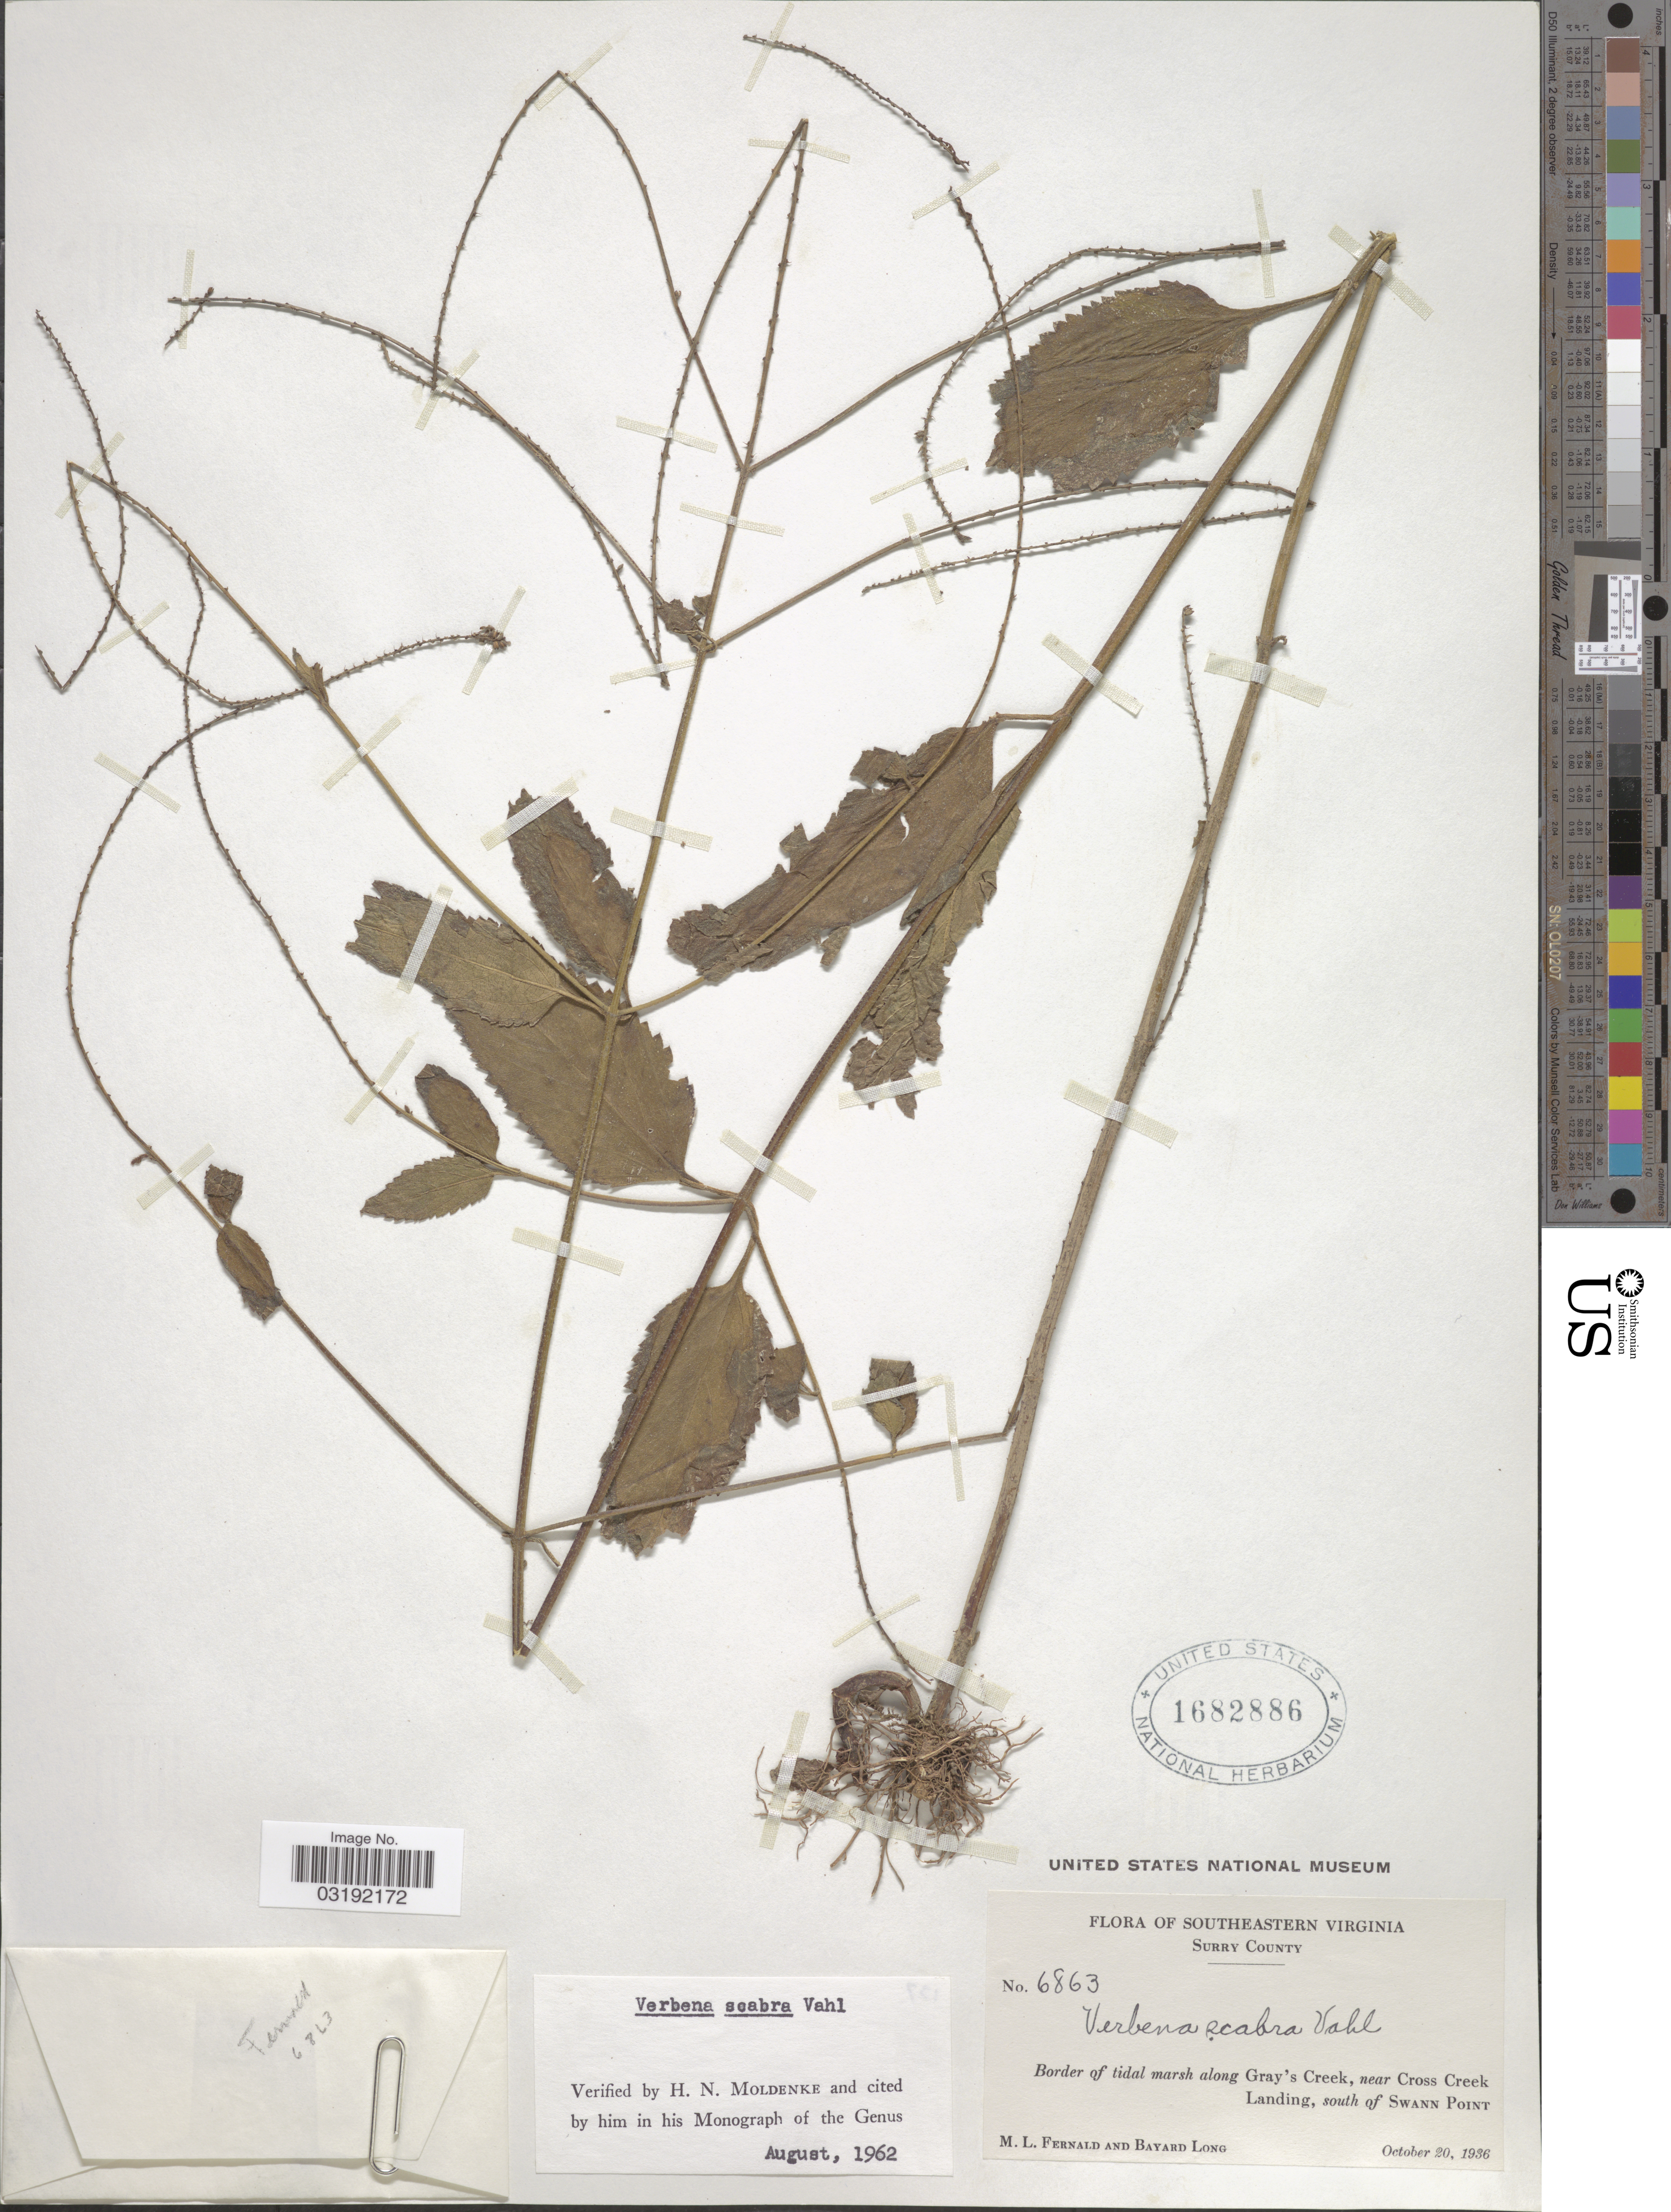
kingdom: Plantae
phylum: Tracheophyta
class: Magnoliopsida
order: Lamiales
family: Verbenaceae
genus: Verbena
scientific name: Verbena scabra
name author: Vahl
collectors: M. L. Fernald & B. Long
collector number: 6863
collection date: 1936-10-20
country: United States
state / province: Virginia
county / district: Surry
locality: Southeastern Virginia. Surry County. Borders of tidal marsh along Gray's Creek, near Cross Creek Landing, south of Swann Point.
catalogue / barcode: US 1682886